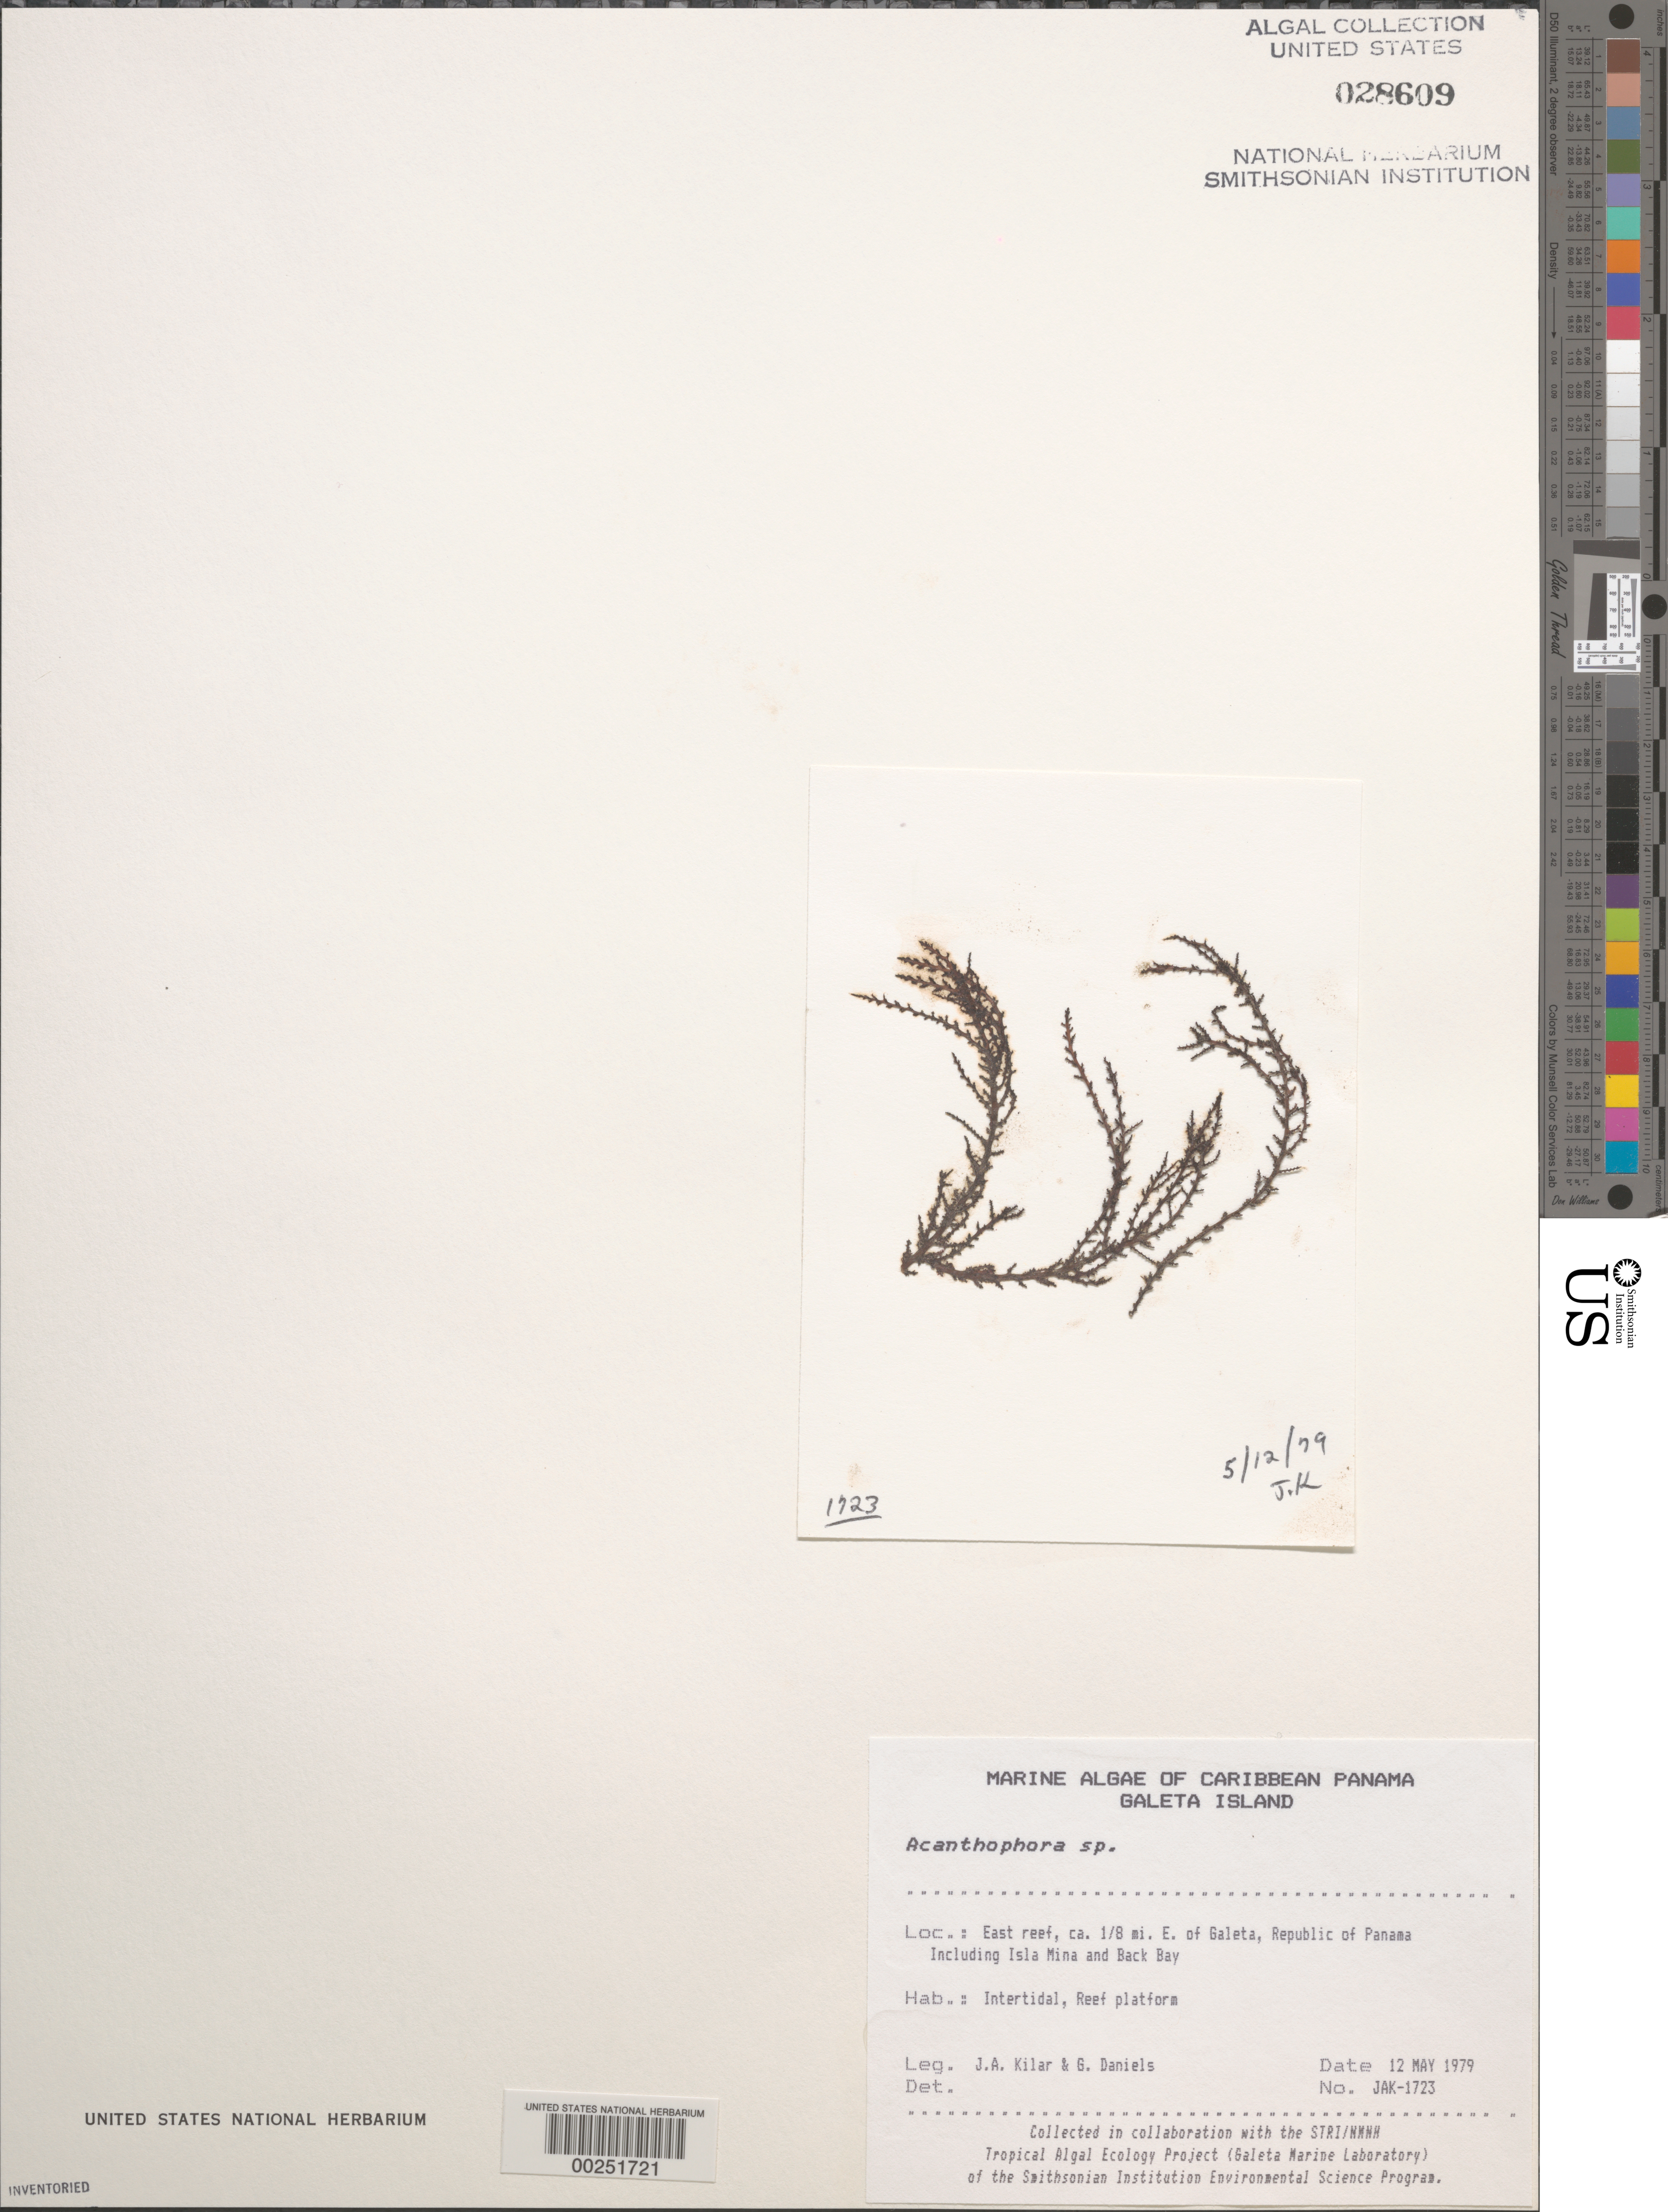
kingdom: Plantae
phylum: Rhodophyta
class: Florideophyceae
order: Ceramiales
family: Rhodomelaceae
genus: Acanthophora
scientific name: Acanthophora sp.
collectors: J. A. Kilar & G. S. Daniels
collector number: JAK-1723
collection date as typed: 12 May 1979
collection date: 1979-05-12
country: Panama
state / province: Colón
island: Galeta Island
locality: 1/8th mile east of Galeta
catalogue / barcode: US 28609